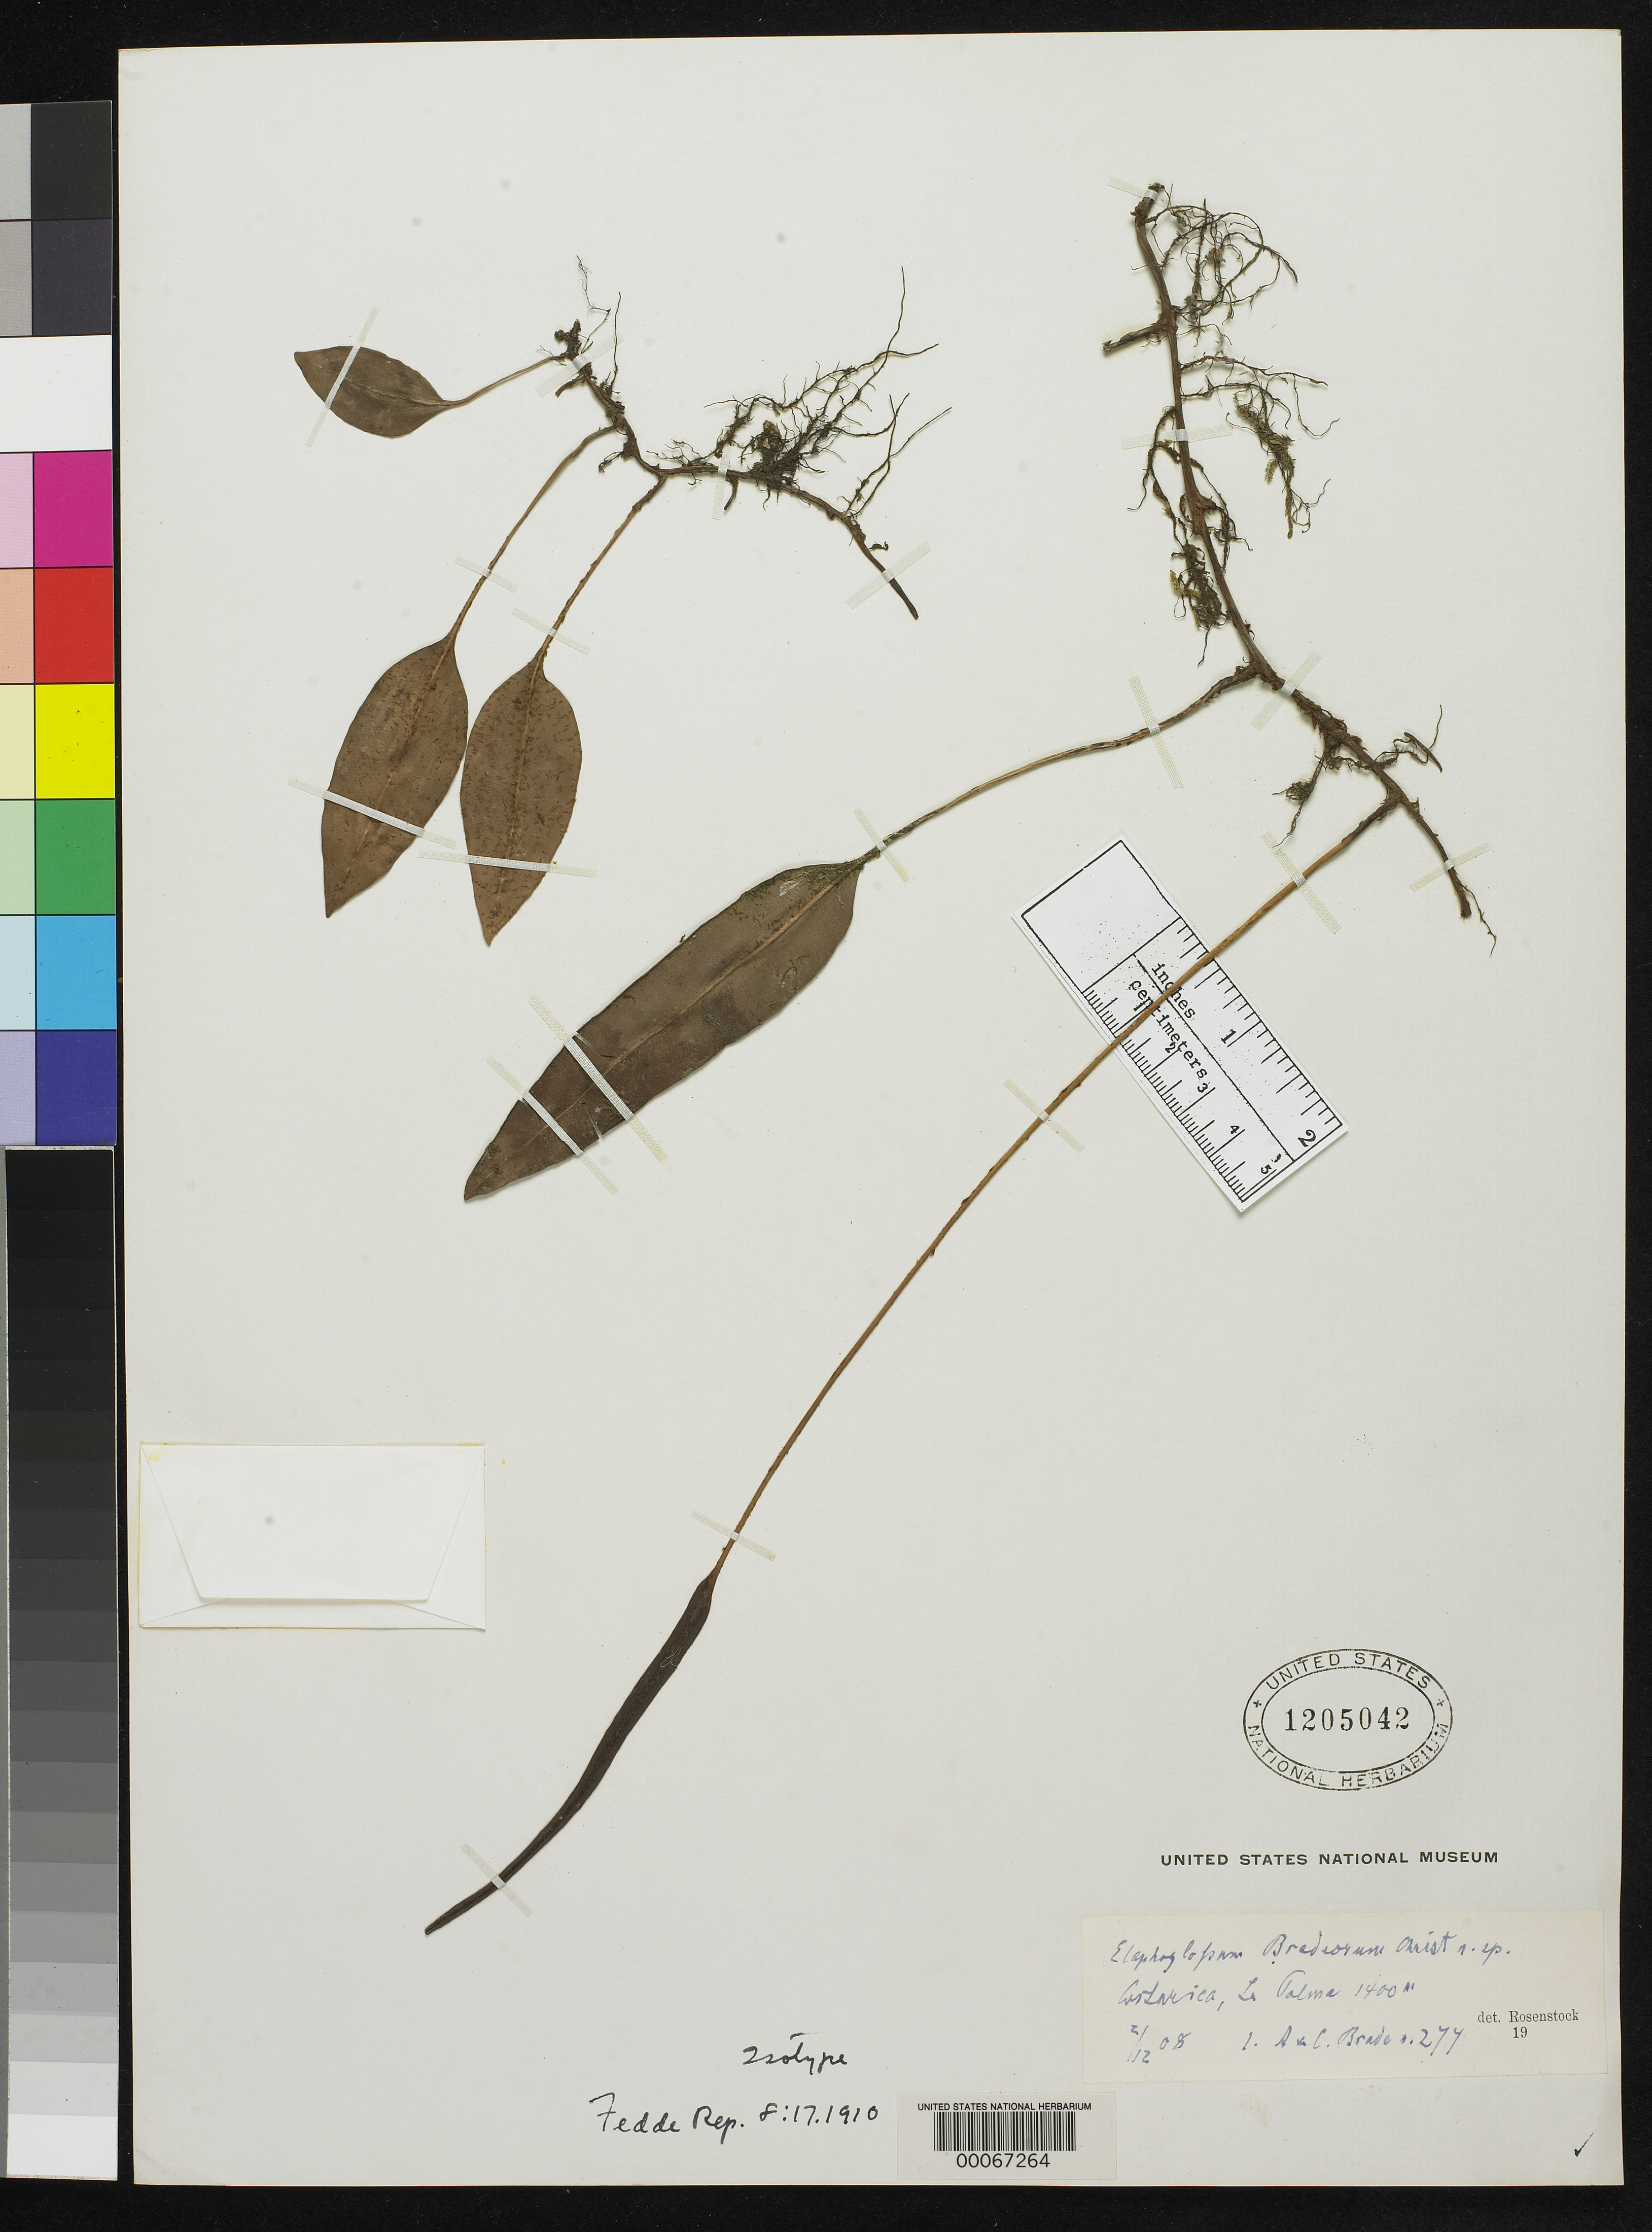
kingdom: Plantae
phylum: Tracheophyta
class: Polypodiopsida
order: Polypodiales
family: Dryopteridaceae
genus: Elaphoglossum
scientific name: Elaphoglossum bradeorum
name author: Christ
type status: Isotype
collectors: A. C. Brade & A. Brade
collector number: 277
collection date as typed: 02 Dec 1908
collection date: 1908-12-02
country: Costa Rica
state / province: San José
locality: La Palma.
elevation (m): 1400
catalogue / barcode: US 1205042